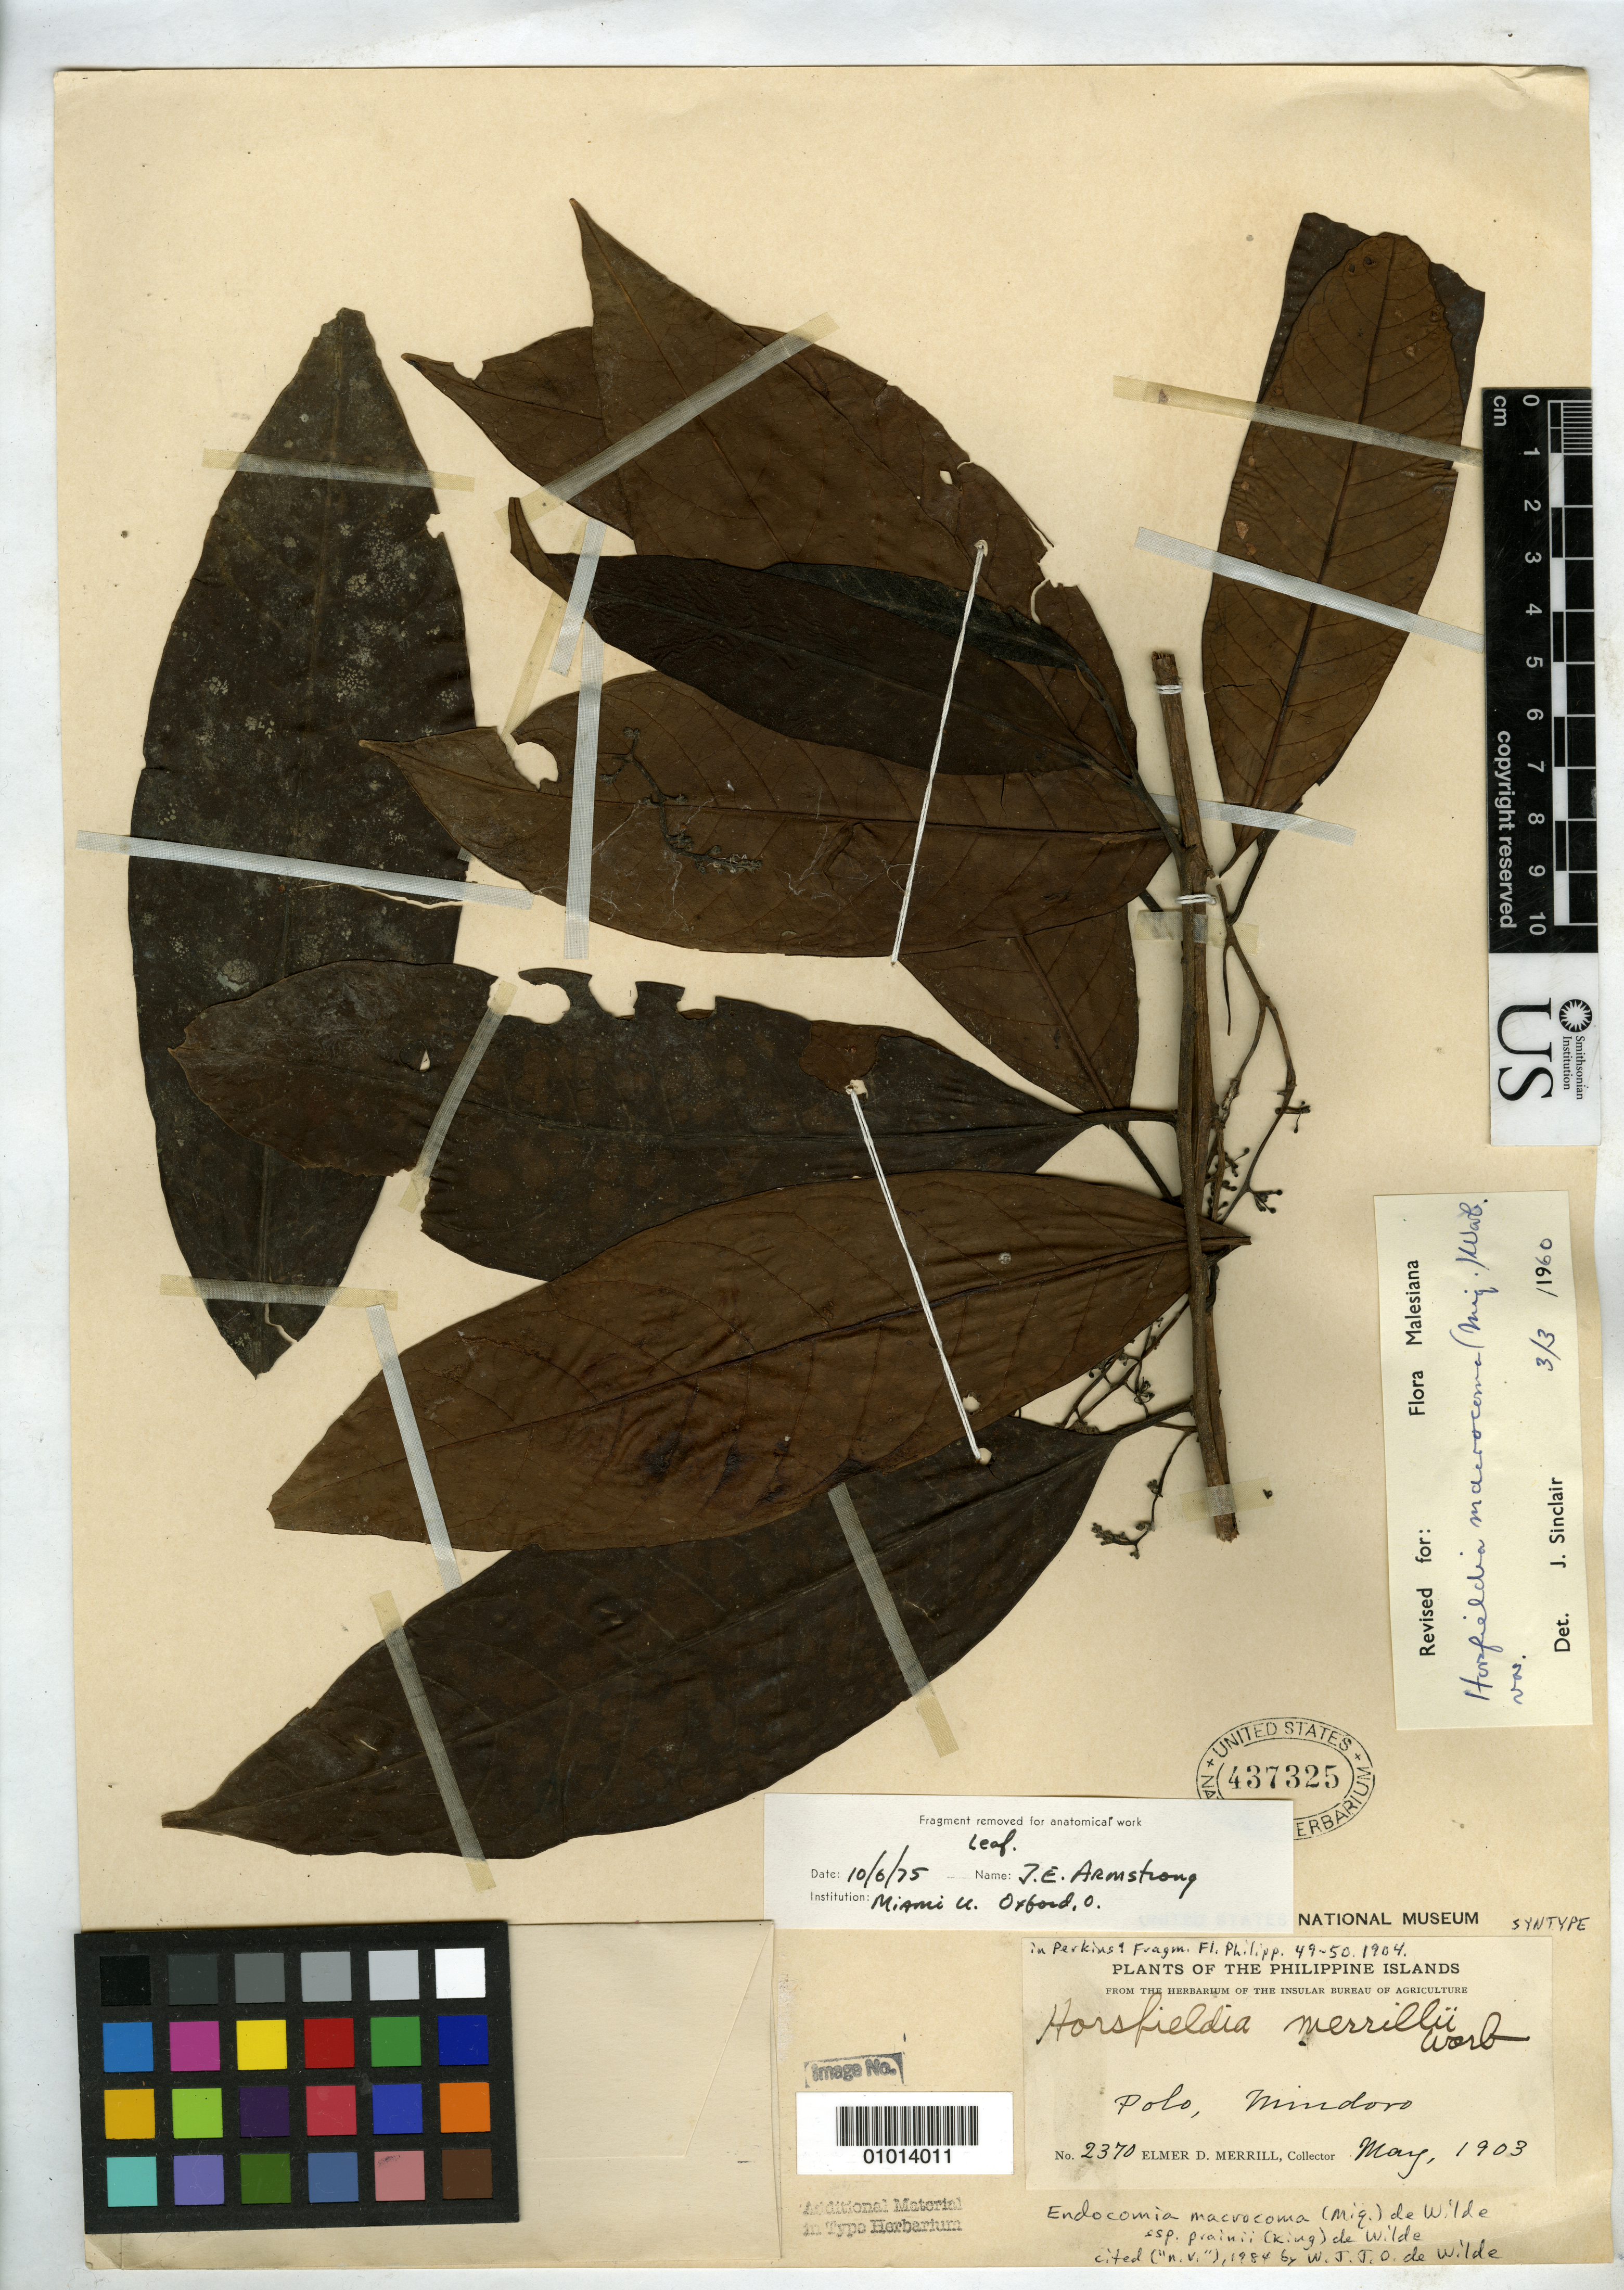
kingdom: Plantae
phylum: Tracheophyta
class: Magnoliopsida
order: Magnoliales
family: Myristicaceae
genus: Horsfieldia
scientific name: Horsfieldia merrillii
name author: Warb. in Perkins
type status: Syntype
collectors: E. D. Merrill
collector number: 2370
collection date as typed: May 1903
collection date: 1903-05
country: Philippines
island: Mindoro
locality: Polo.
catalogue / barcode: US 437325